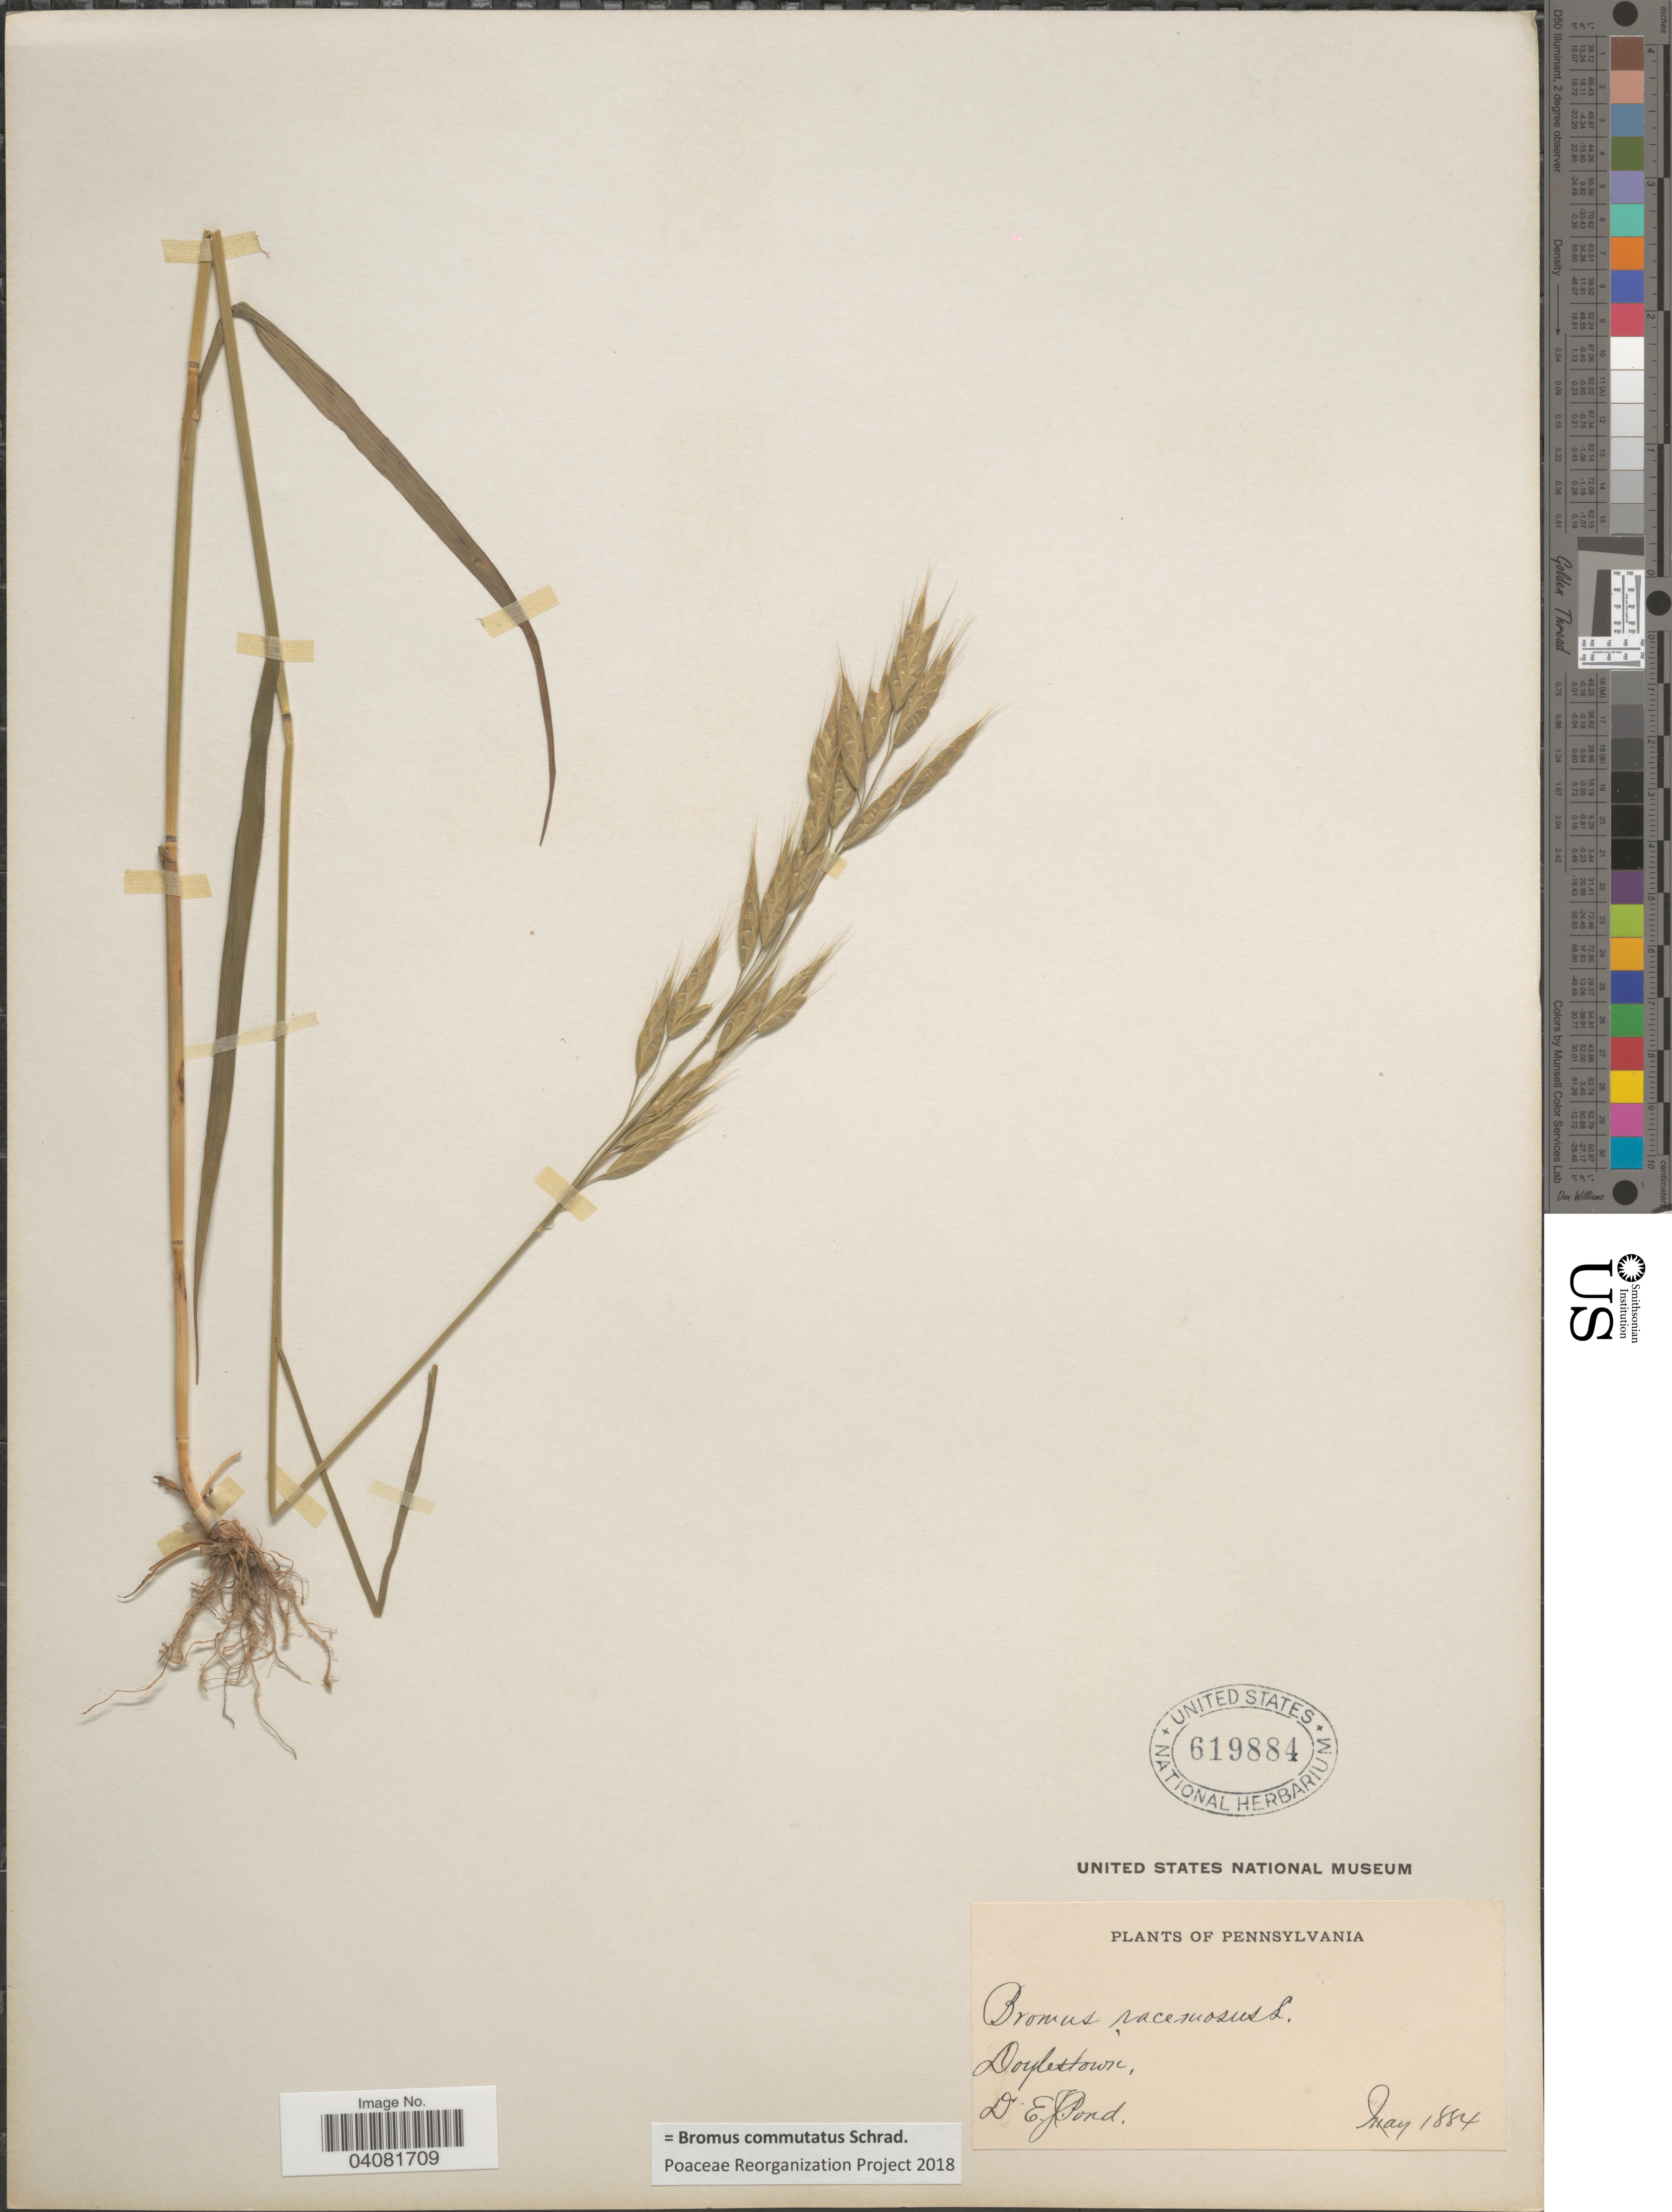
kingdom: Plantae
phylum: Tracheophyta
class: Liliopsida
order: Poales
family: Poaceae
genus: Bromus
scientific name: Bromus commutatus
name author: Schrad.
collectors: E. Pond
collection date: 1884-05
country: United States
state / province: Pennsylvania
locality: Doylestown.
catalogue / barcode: US 619884